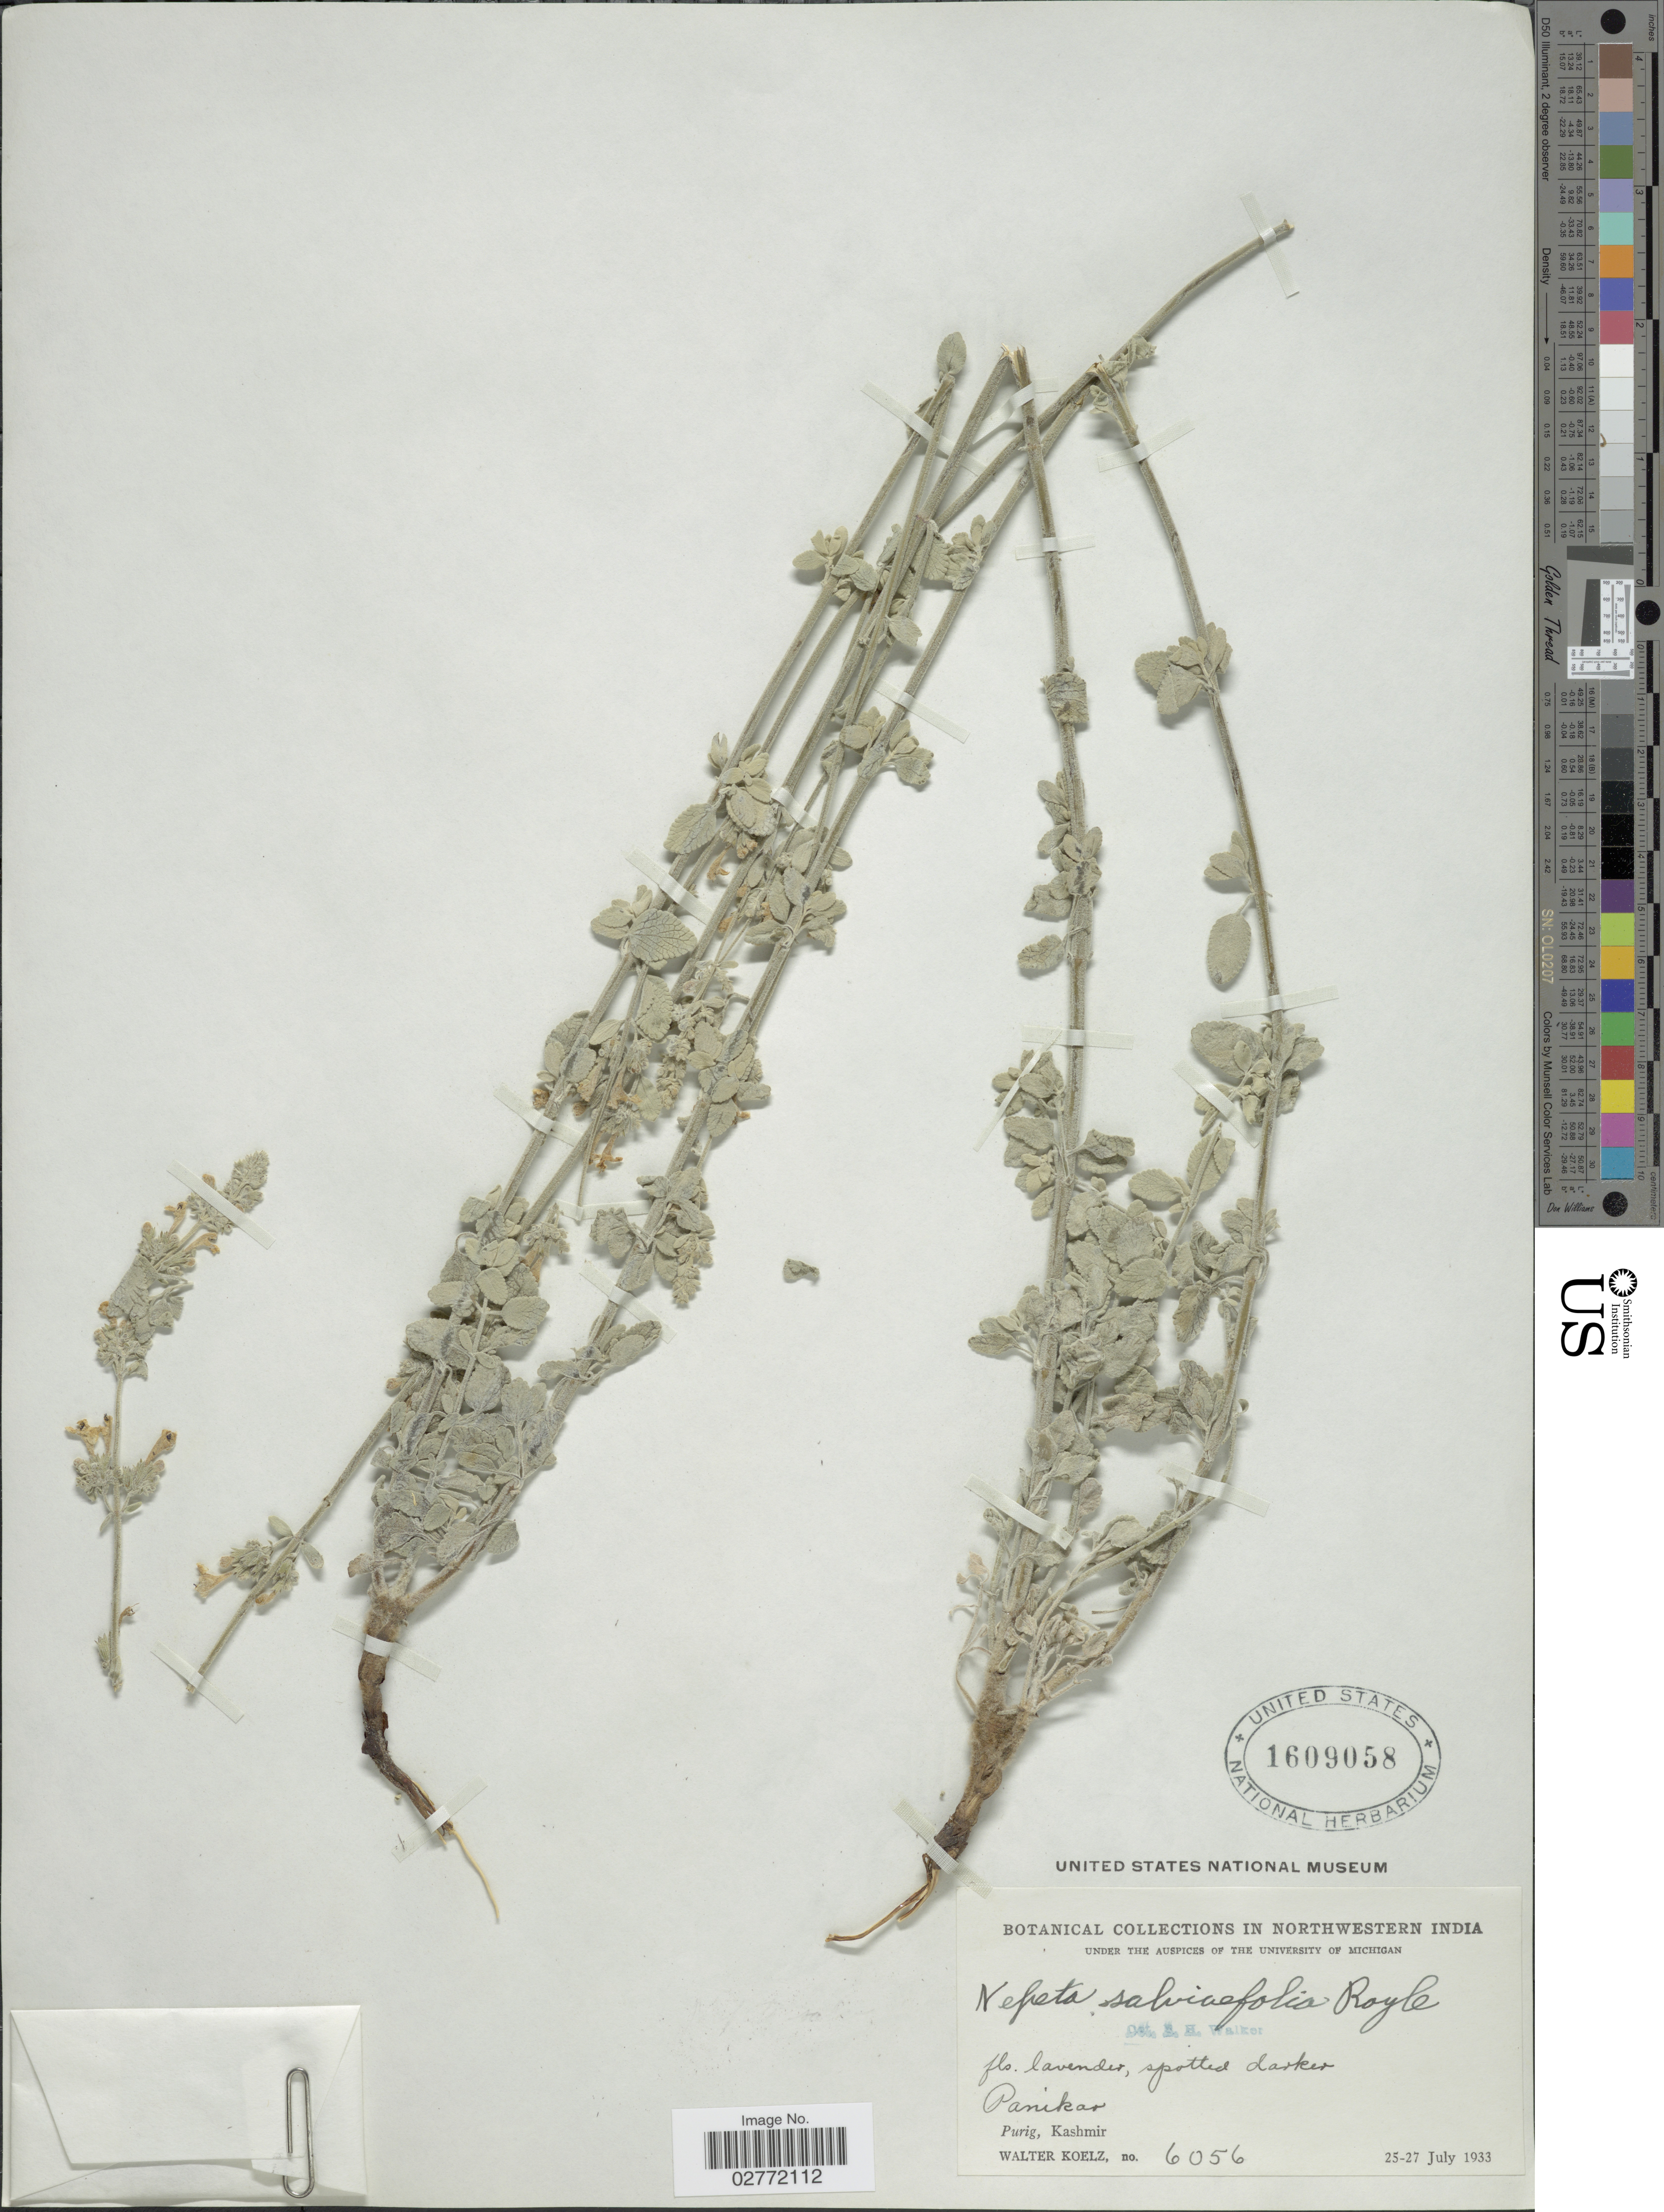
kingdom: Plantae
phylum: Tracheophyta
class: Magnoliopsida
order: Lamiales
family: Lamiaceae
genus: Nepeta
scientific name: Nepeta salviifolia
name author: Pers.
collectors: W. N. Koelz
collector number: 6056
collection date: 1933-07-25/1933-07-27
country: India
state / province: Jammu and Kashmir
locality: Northwestern India, Panikar, Purig, Kashmir.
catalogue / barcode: US 1609058